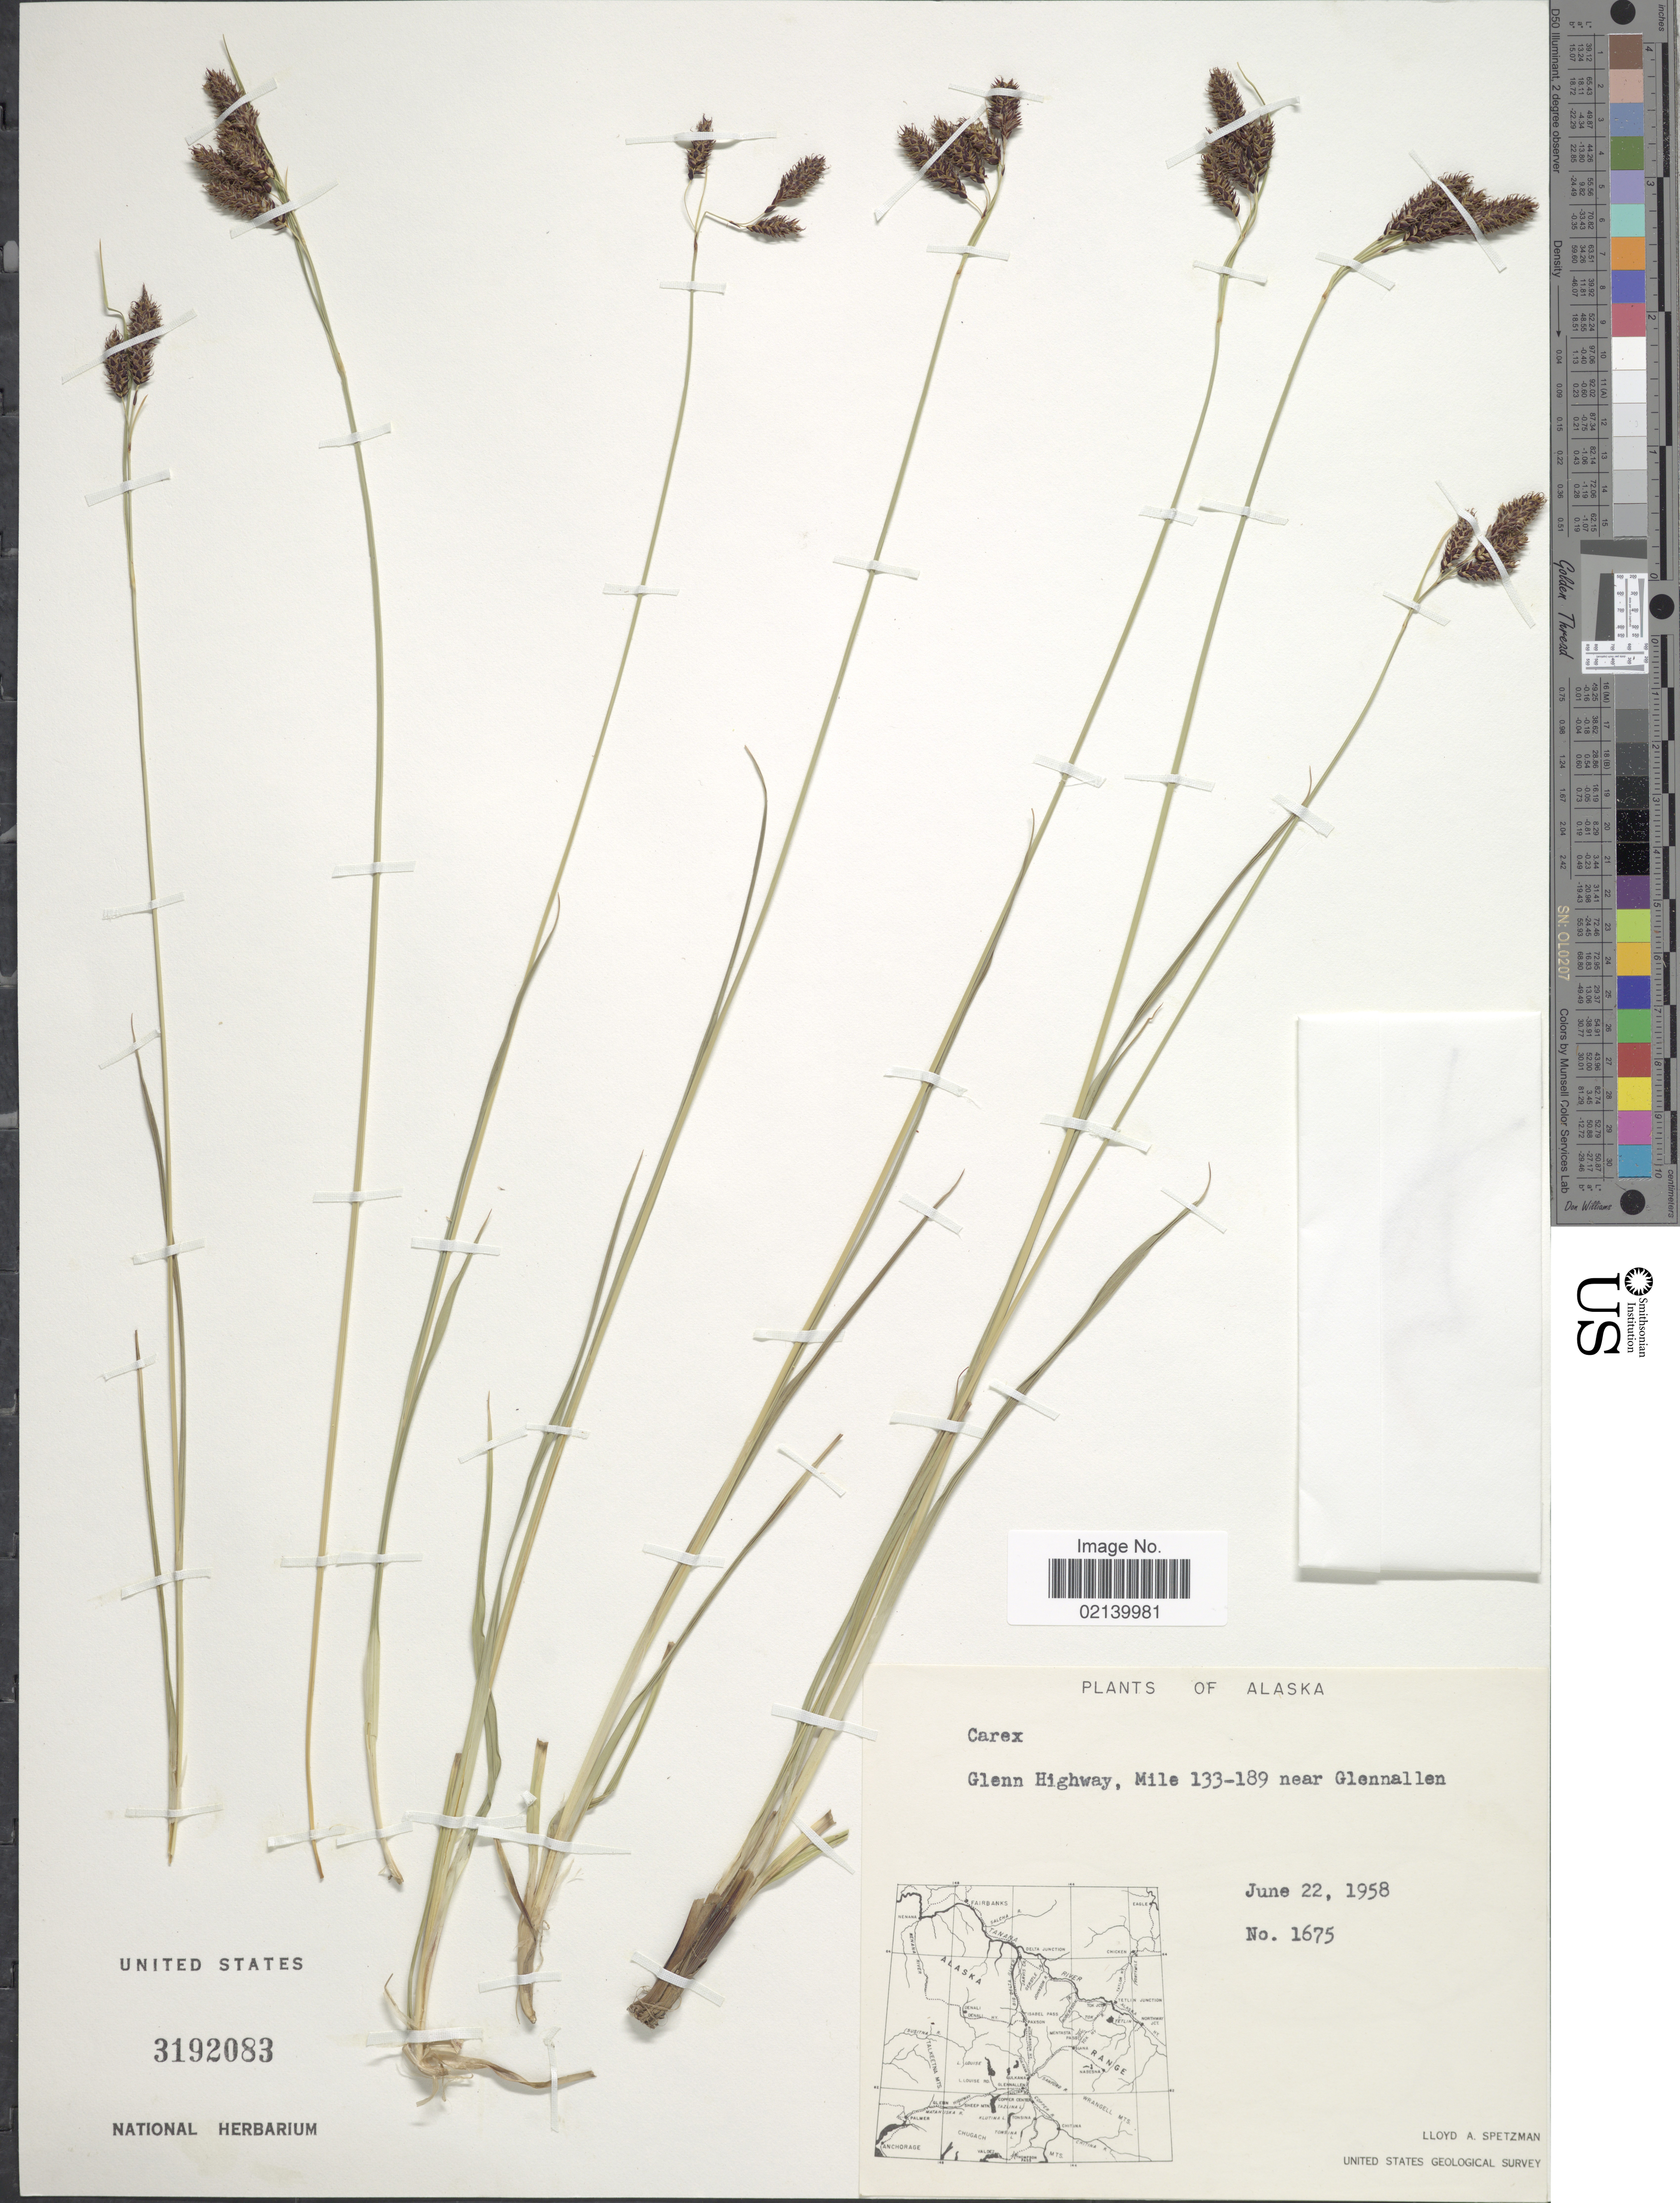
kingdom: Plantae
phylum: Tracheophyta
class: Liliopsida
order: Poales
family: Cyperaceae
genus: Carex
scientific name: Carex sp.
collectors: L. Spetzman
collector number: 1675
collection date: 1958-06-22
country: United States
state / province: Alaska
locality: Glenn Highway , Mile 133-189 near Glennallen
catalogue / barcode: US 3192083